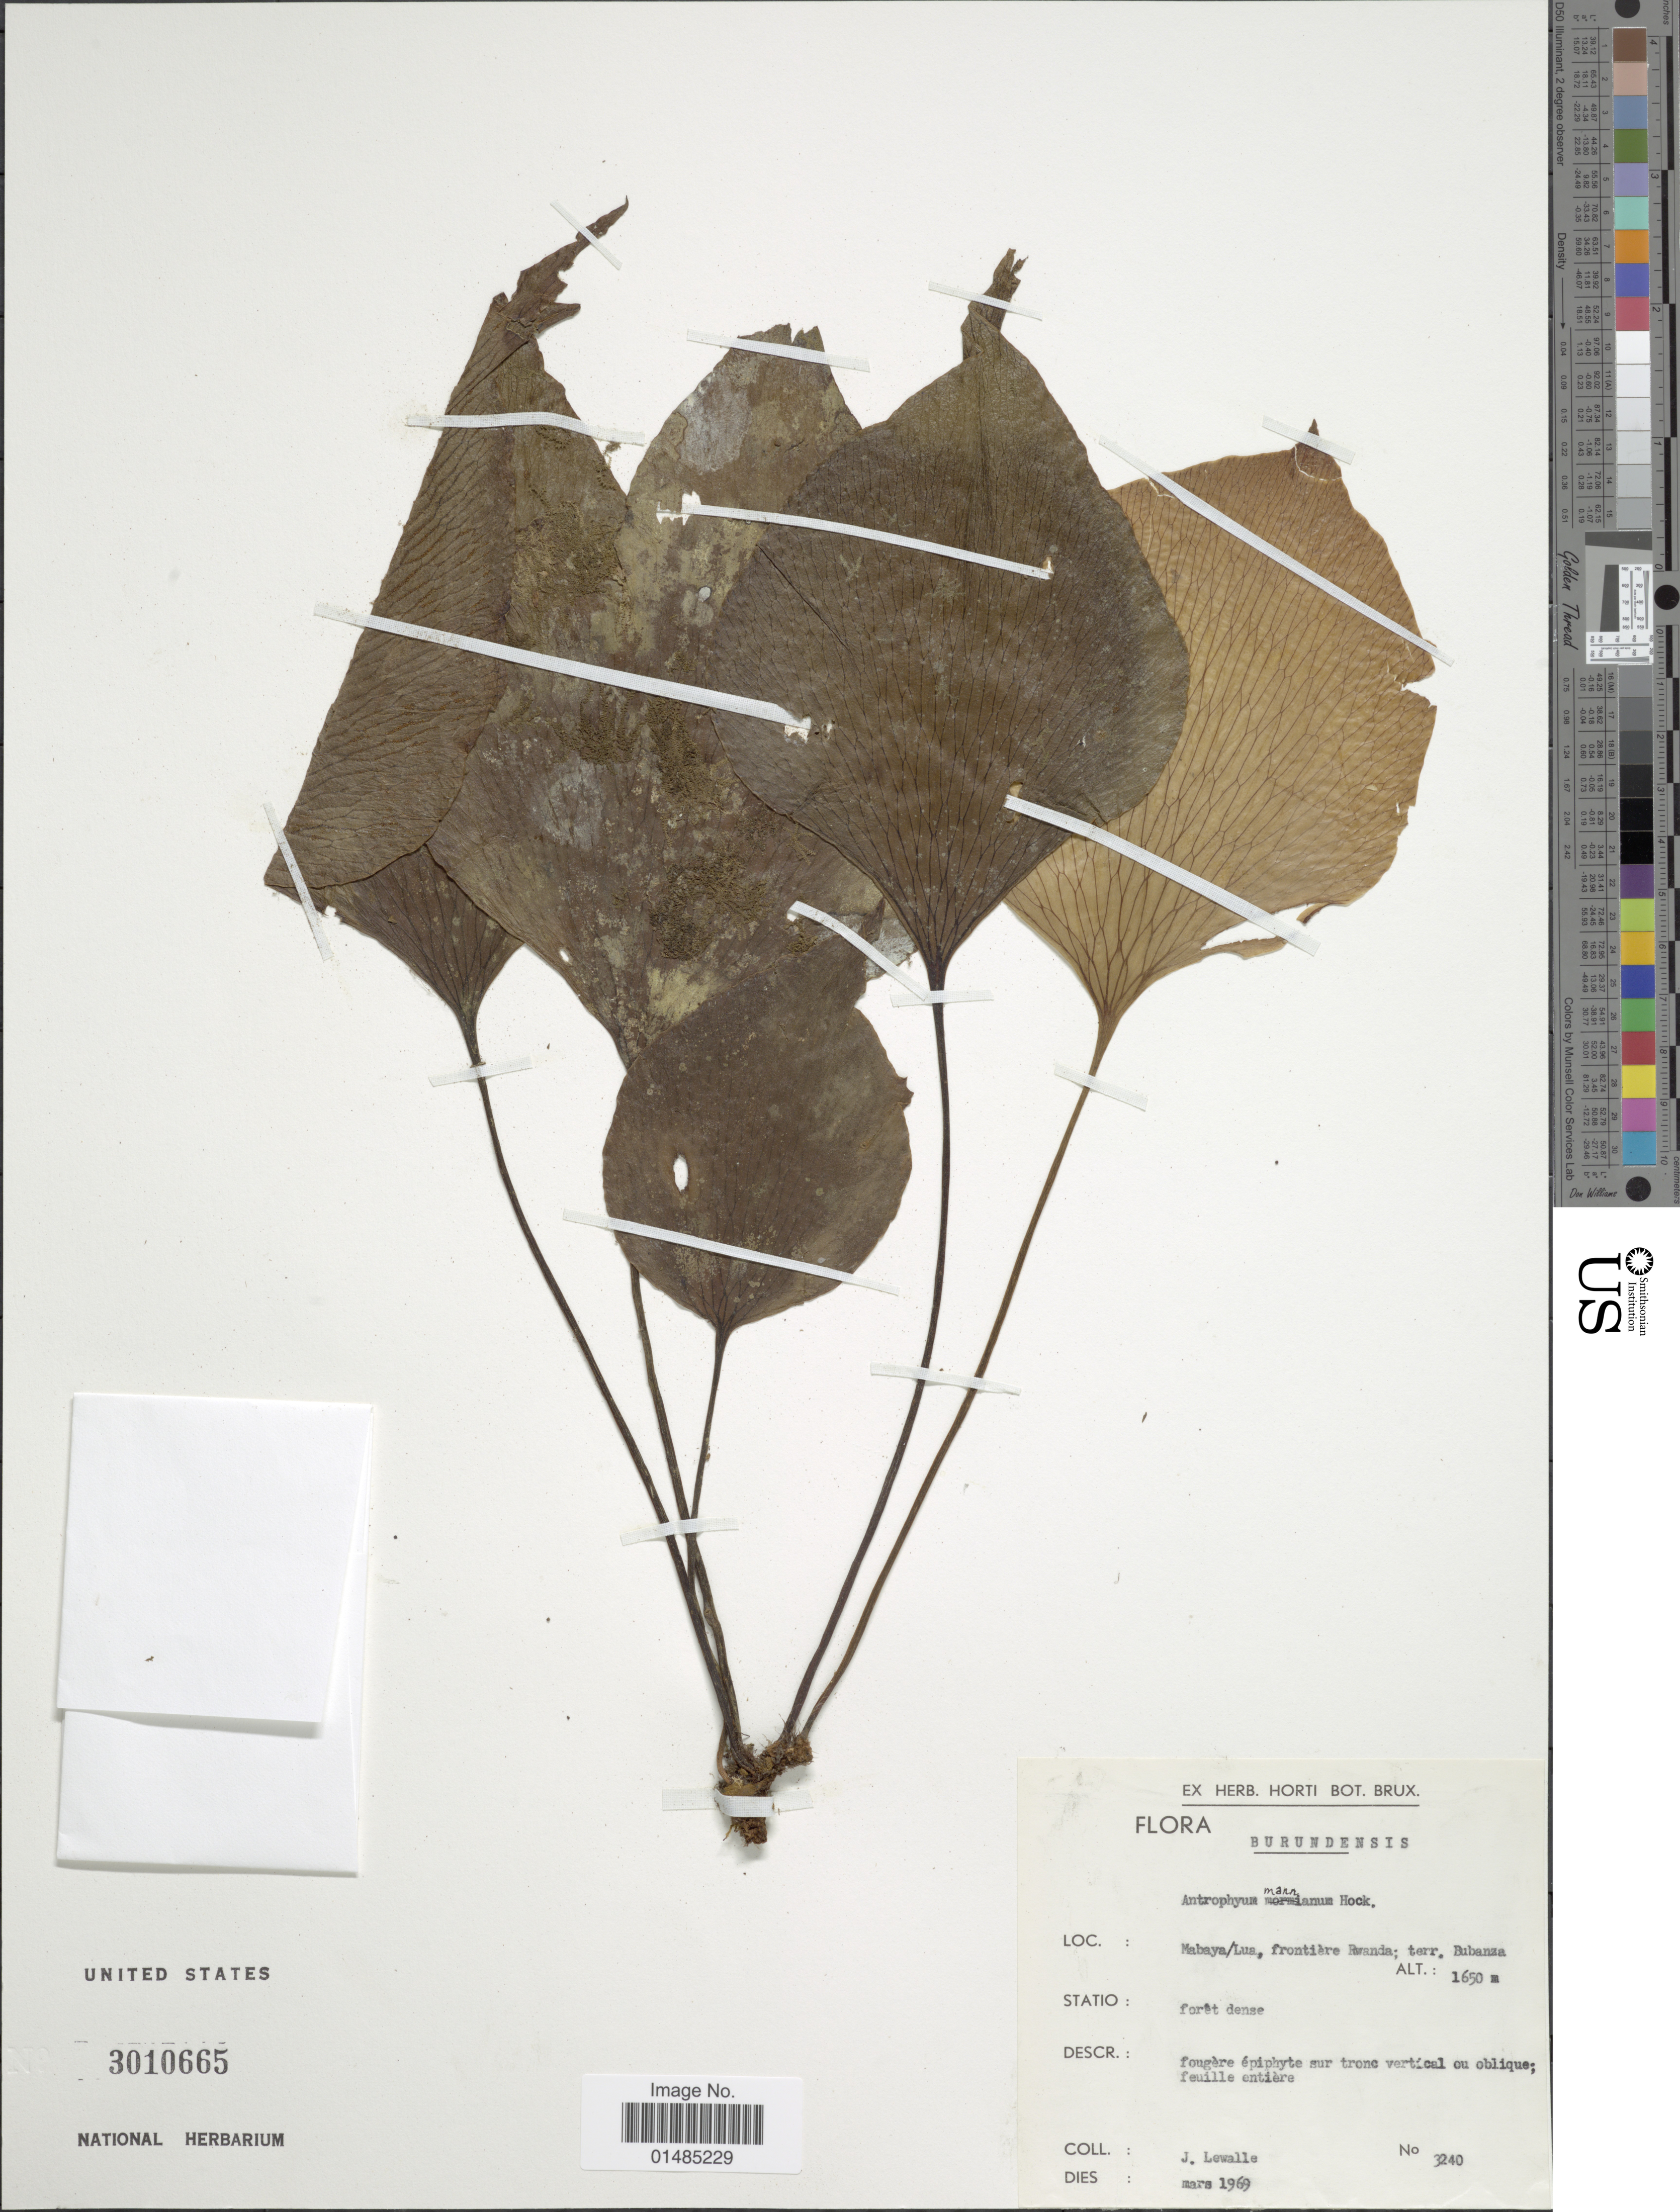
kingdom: Plantae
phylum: Tracheophyta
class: Polypodiopsida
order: Polypodiales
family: Pteridaceae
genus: Antrophyum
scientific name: Antrophyum mannianum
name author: Hook.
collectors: J. Lewalle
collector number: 3240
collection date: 1969-03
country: Burundi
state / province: Bubanza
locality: Burundensis, Mabaya/Lus, Frontière Rwanda; terr. Bubanza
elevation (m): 1650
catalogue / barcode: US 3010665